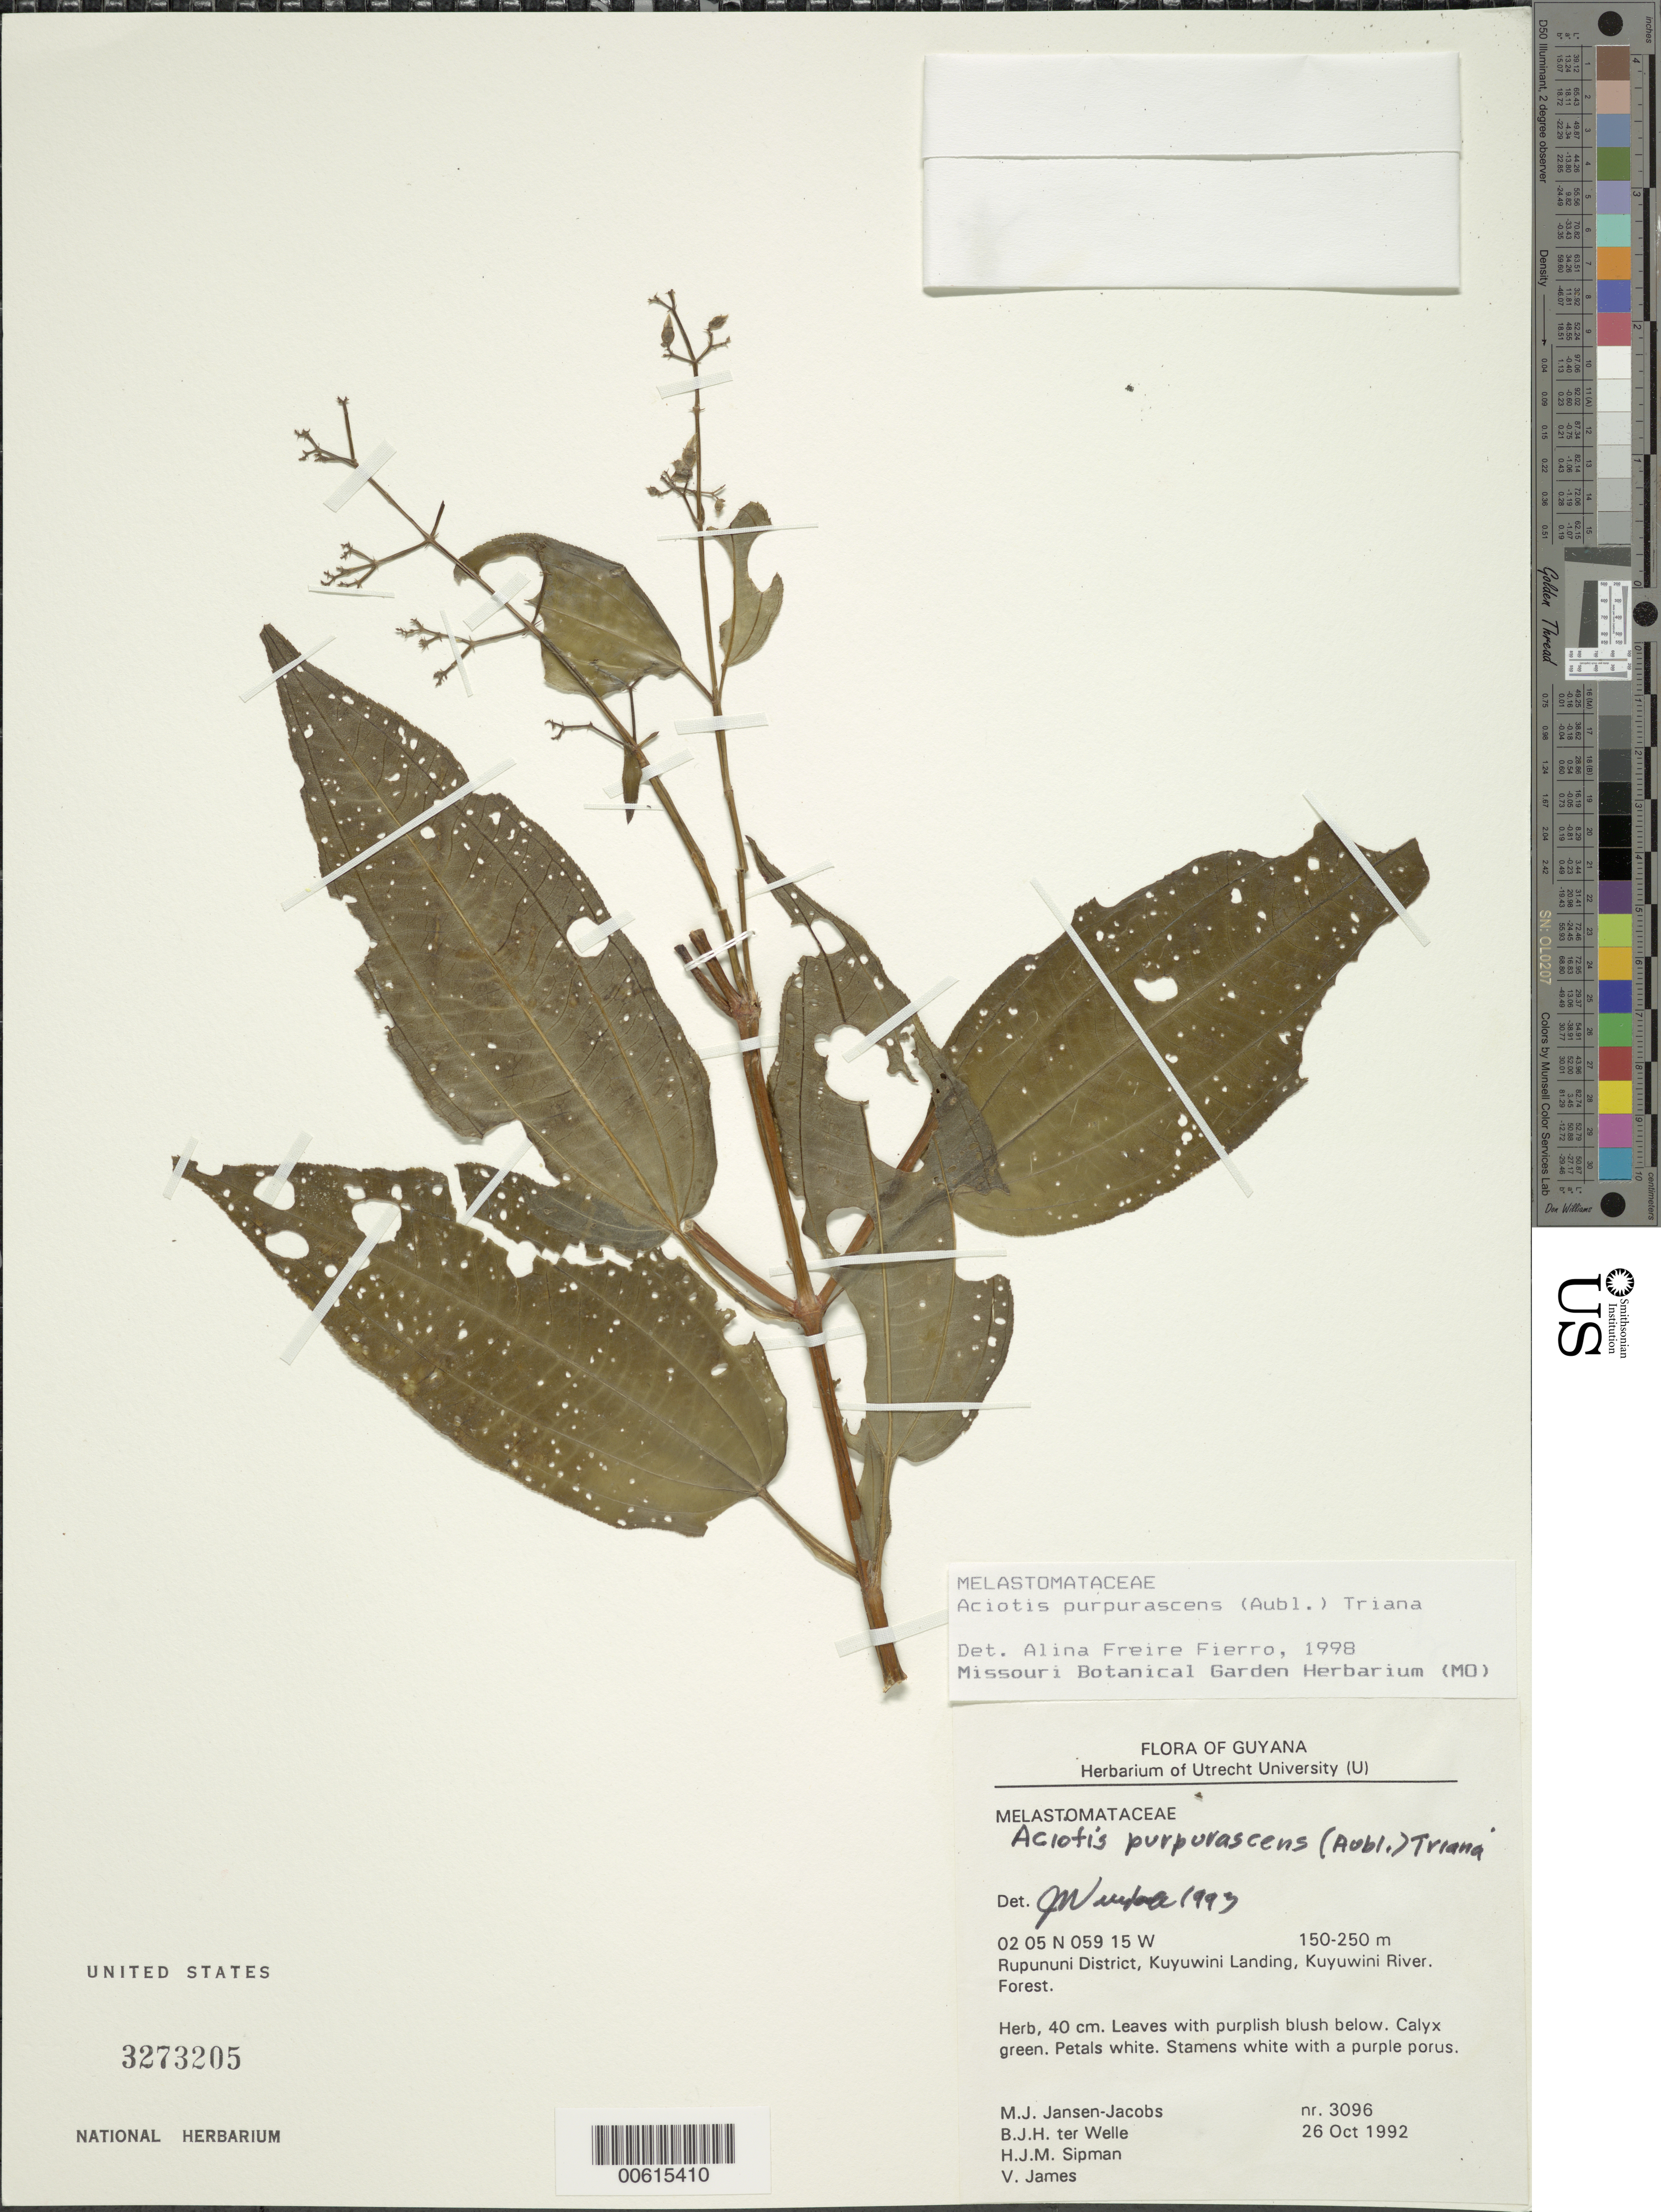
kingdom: Plantae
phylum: Tracheophyta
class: Magnoliopsida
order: Myrtales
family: Melastomataceae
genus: Aciotis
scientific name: Aciotis purpurascens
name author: (Aubl.) Triana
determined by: Freire-Fierro, A.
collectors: M. J. Jansen-Jacobs, B. Welle, H. J. M. Sipman & V. James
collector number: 3096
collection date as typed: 26-Oct-92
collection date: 1992-10-26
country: Guyana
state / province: U. Takutu-U. Essequibo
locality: Kuyuwini Landing, Kuyuwini River, Rupununi District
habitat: Forest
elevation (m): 150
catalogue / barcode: US 3273205